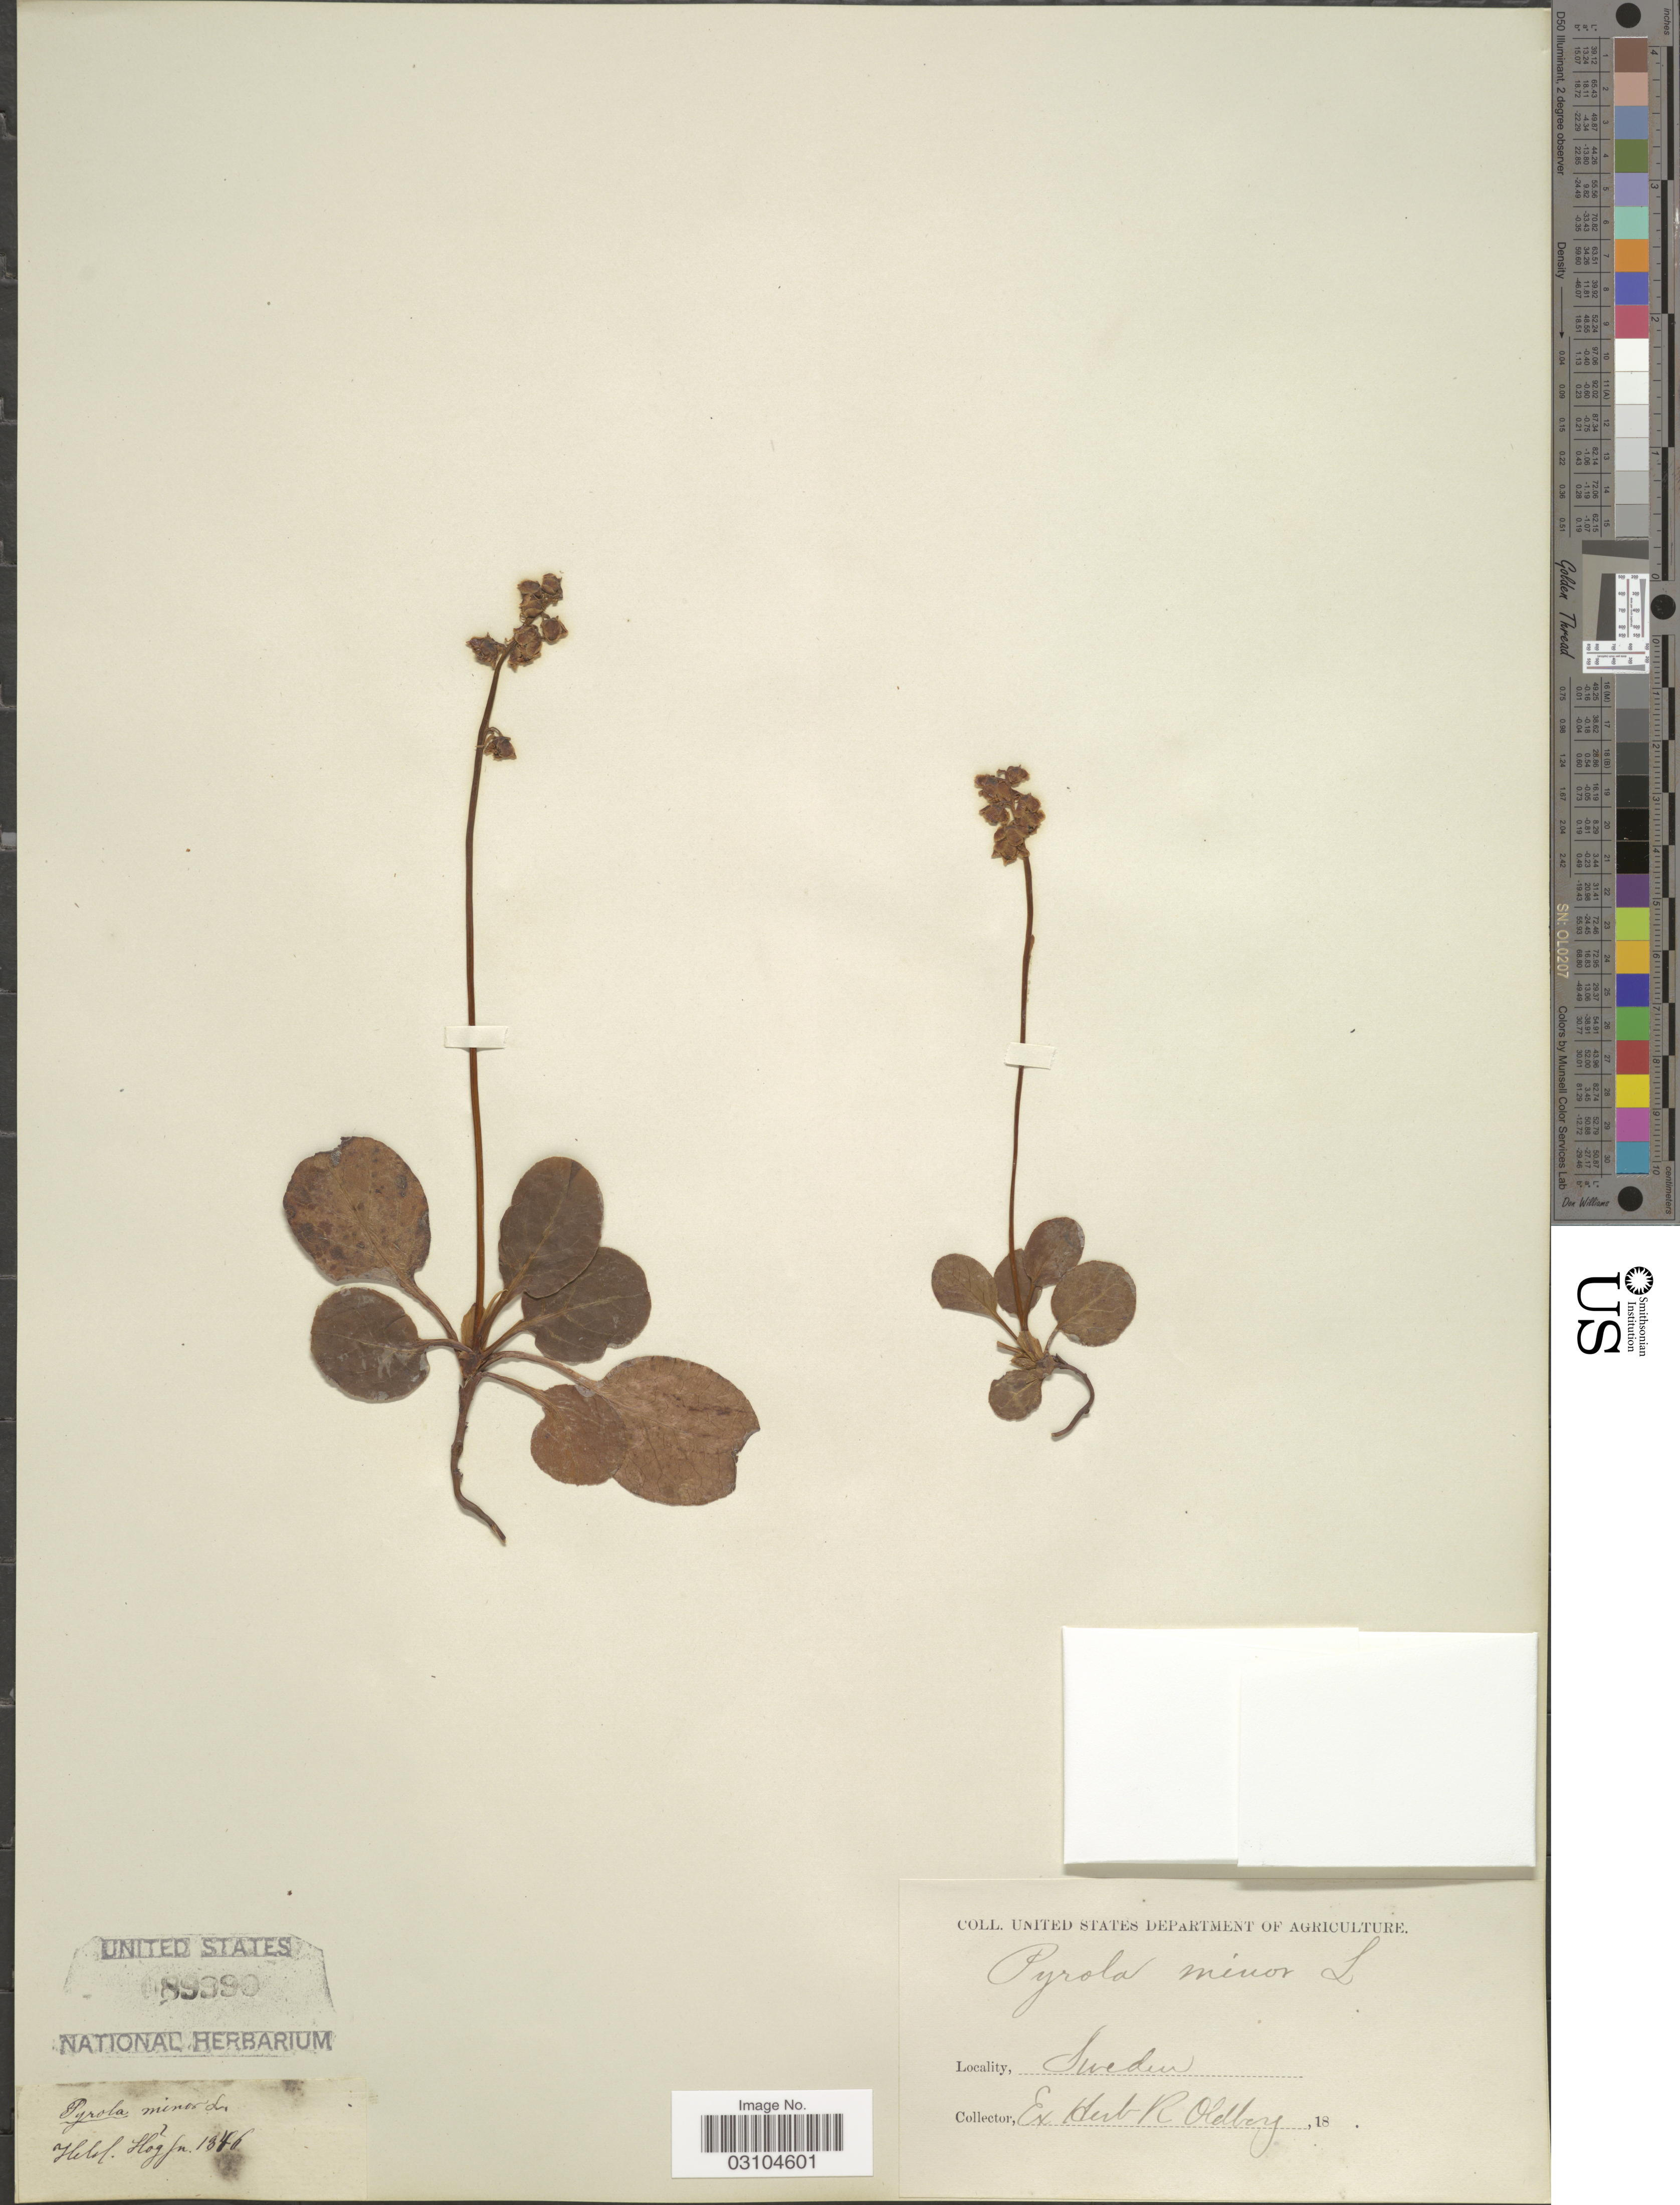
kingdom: Plantae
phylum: Tracheophyta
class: Magnoliopsida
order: Ericales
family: Ericaceae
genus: Pyrola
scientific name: Pyrola minor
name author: L.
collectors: ex herb. R. Oldberg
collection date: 1846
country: Sweden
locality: Helif. Hog sn.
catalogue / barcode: US 89990